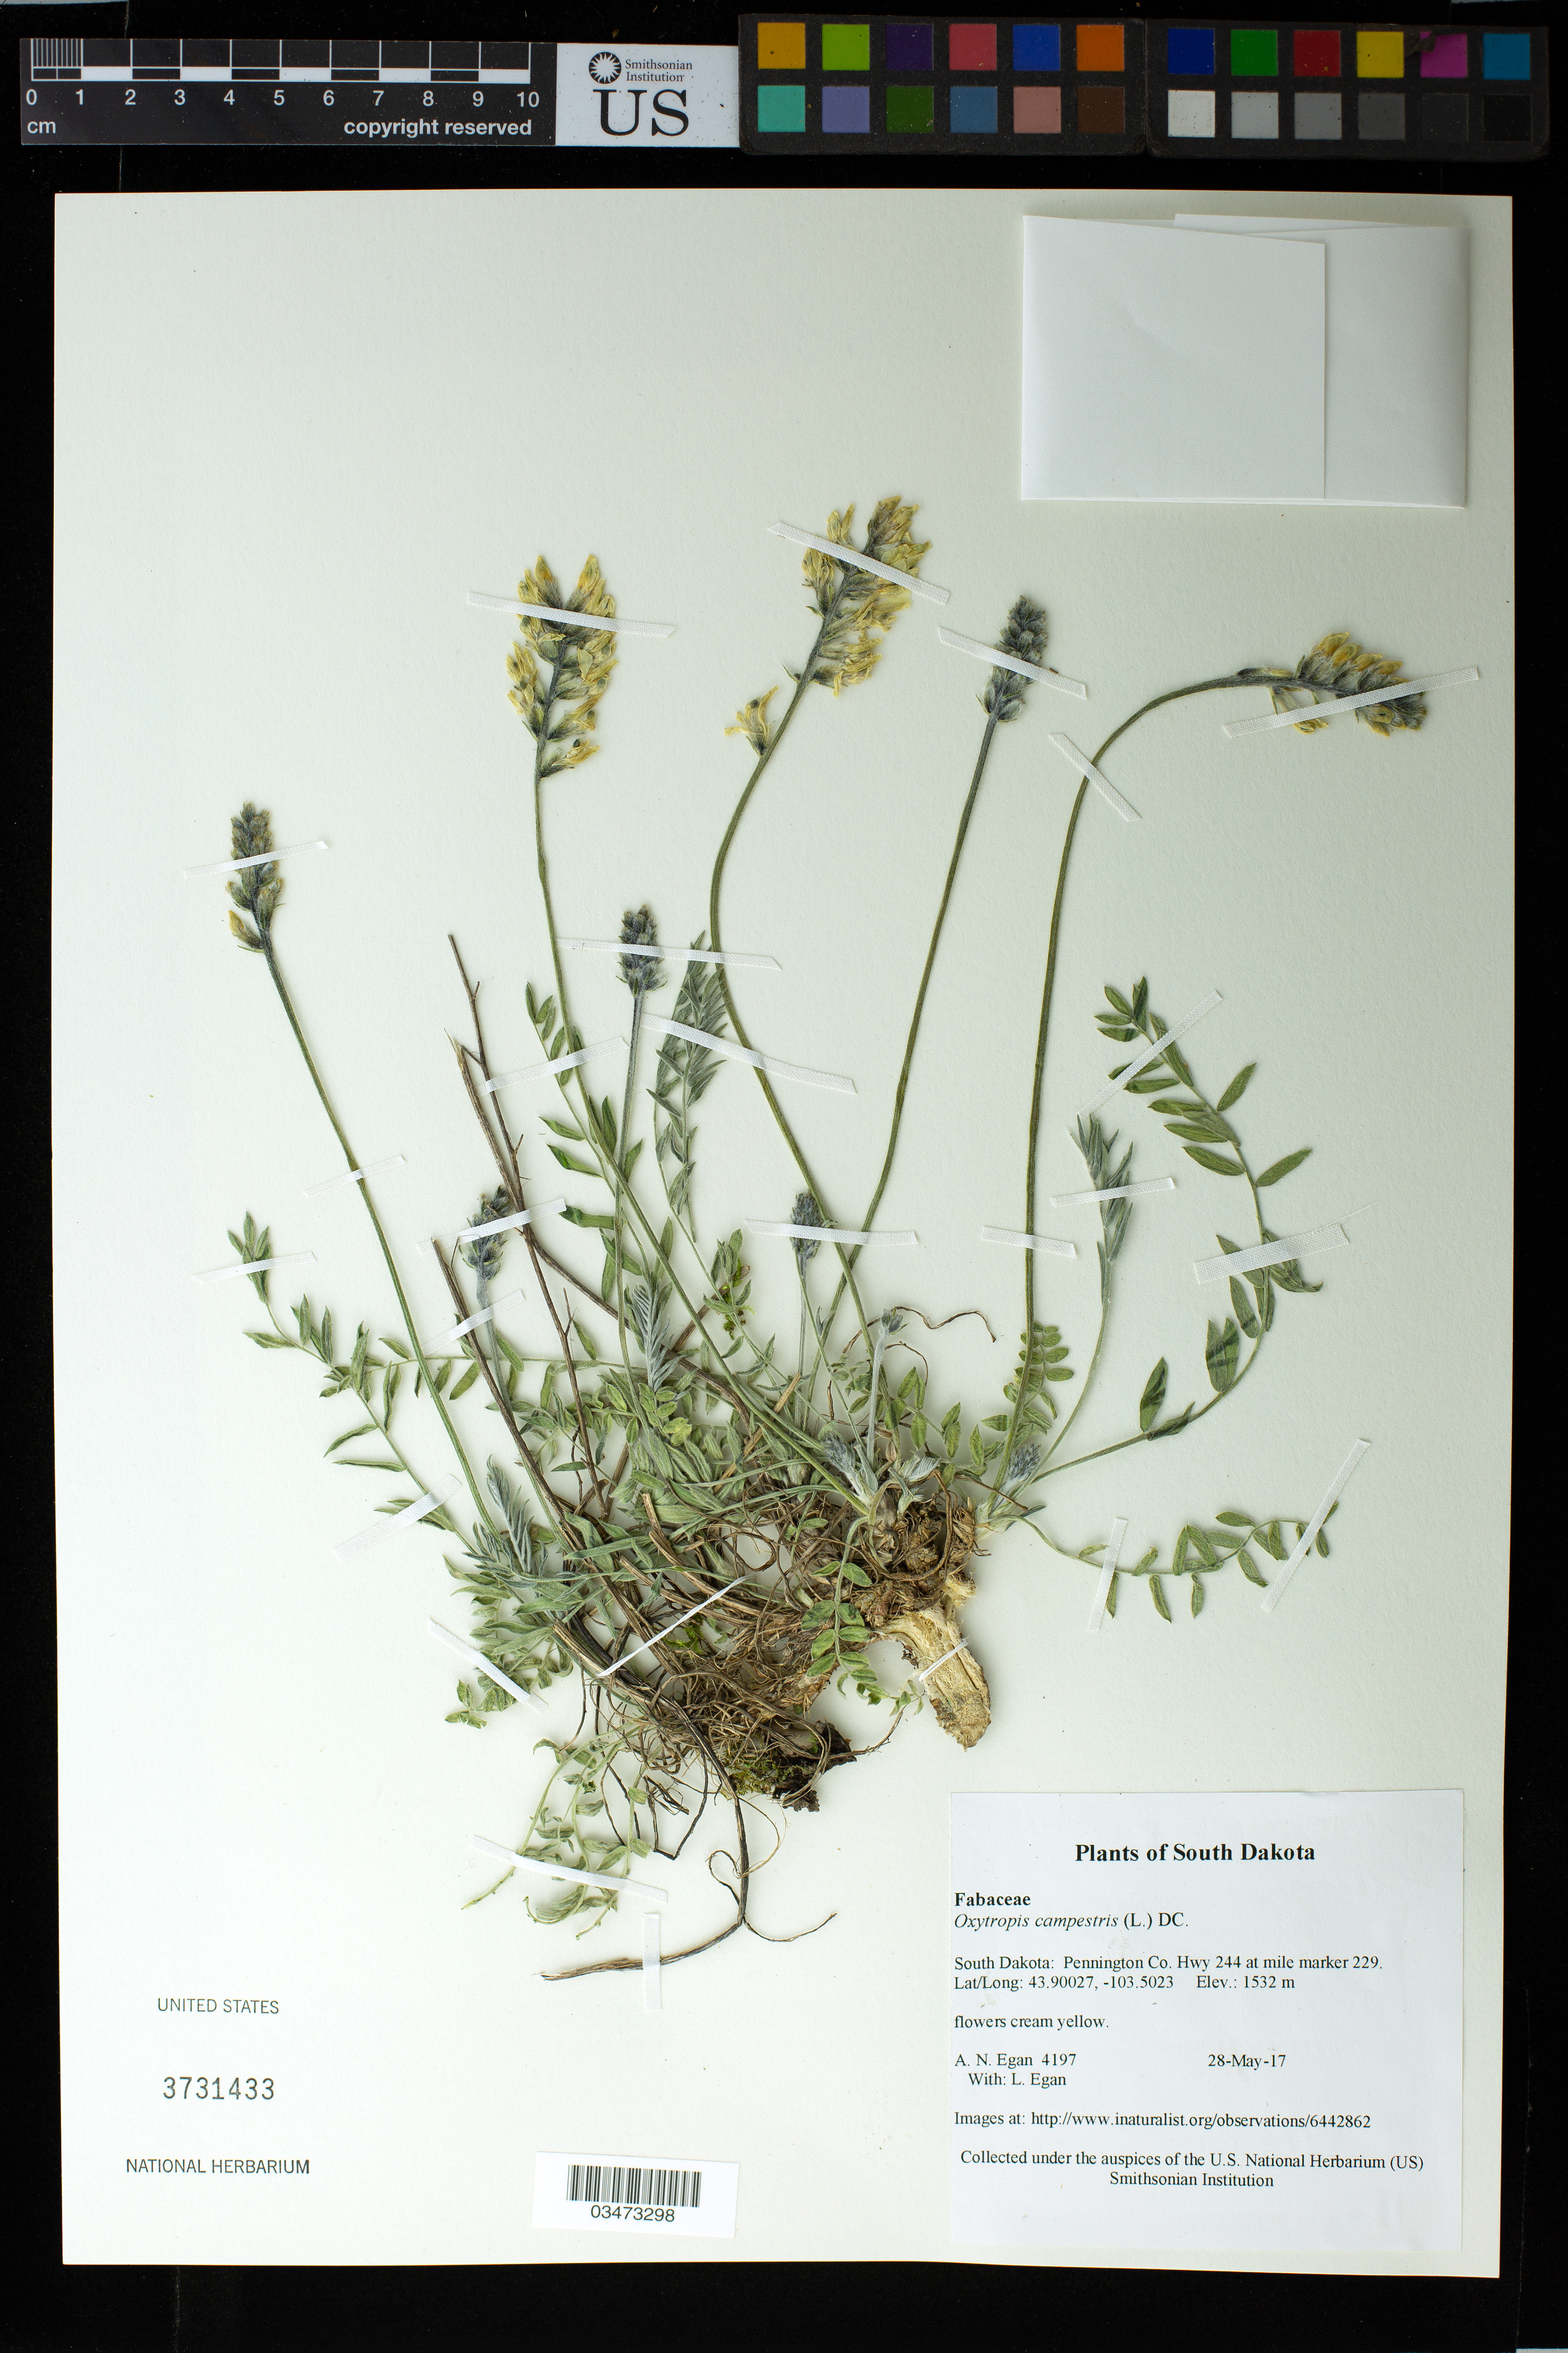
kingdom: Plantae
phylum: Tracheophyta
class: Magnoliopsida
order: Fabales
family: Fabaceae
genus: Oxytropis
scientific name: Oxytropis campestris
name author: (L.) DC.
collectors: A. N. Egan & L. Egan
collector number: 4197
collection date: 2017-05-28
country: United States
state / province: South Dakota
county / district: Pennington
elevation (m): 1532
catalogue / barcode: US 3731433